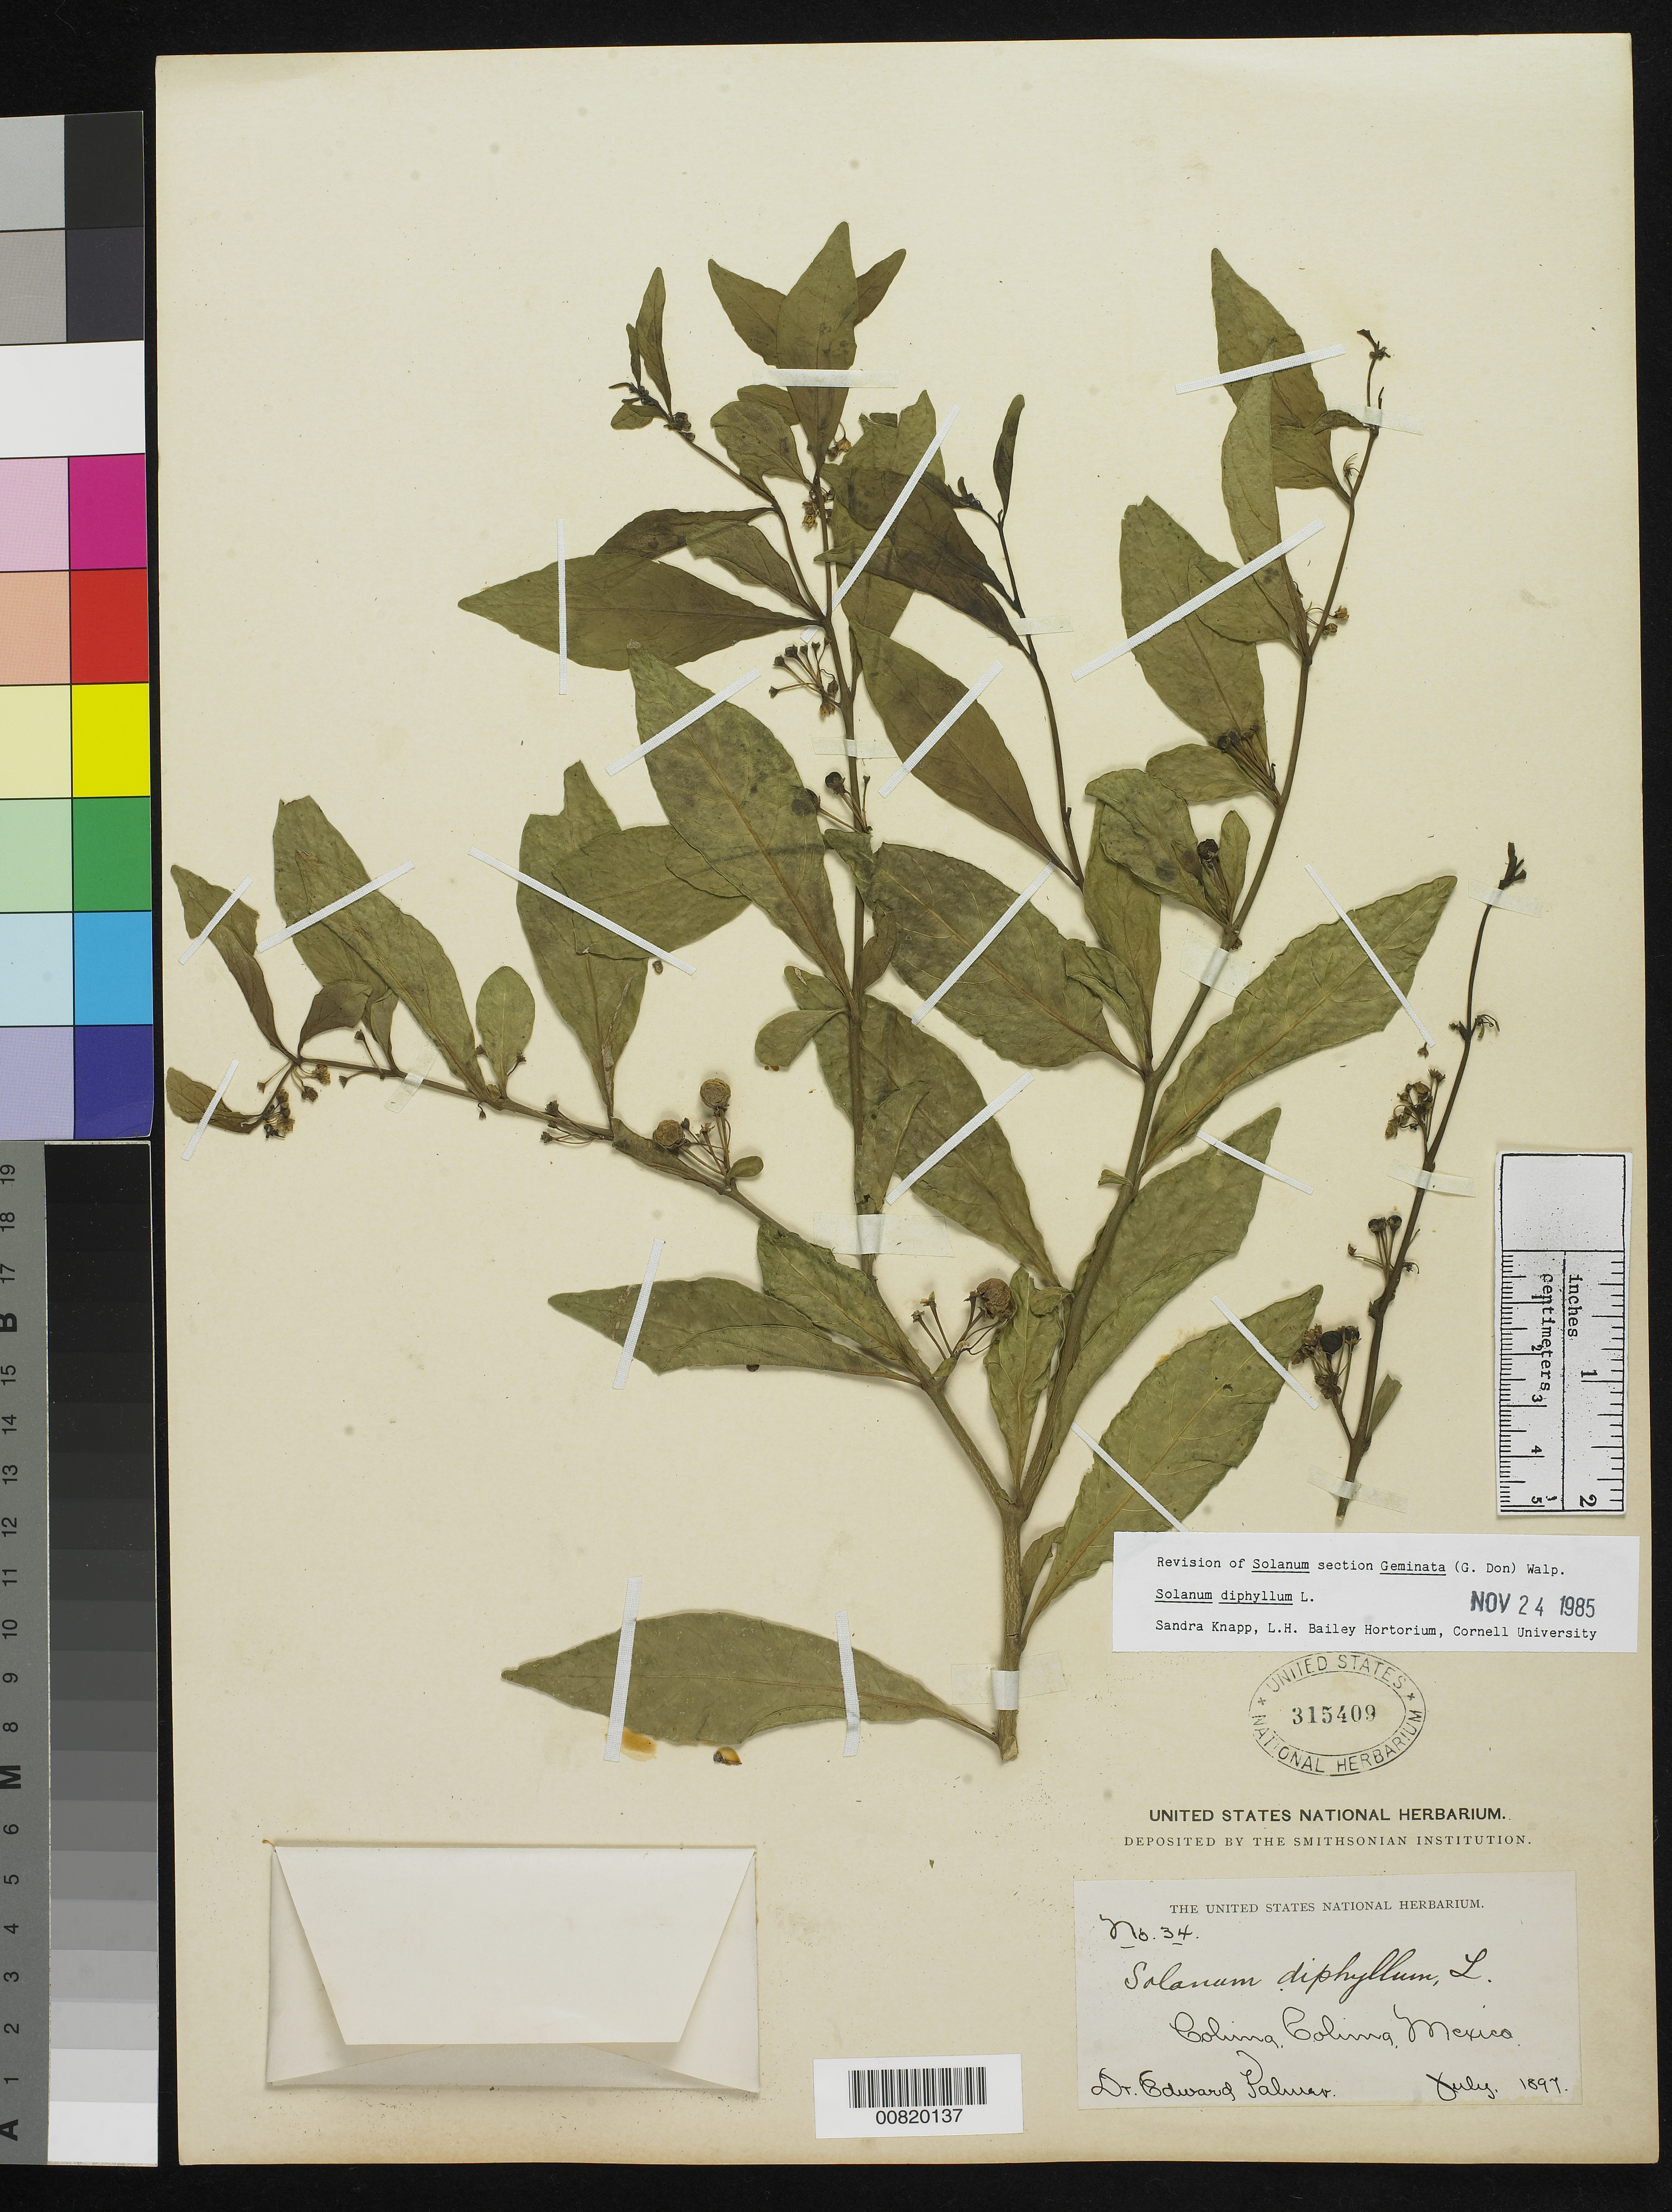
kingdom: Plantae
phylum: Tracheophyta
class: Magnoliopsida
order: Solanales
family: Solanaceae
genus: Solanum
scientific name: Solanum diphyllum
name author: L.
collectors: E. Palmer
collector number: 34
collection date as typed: Jul 1897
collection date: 1897-07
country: Mexico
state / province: Colima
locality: Colima, Colima.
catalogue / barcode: US 315409